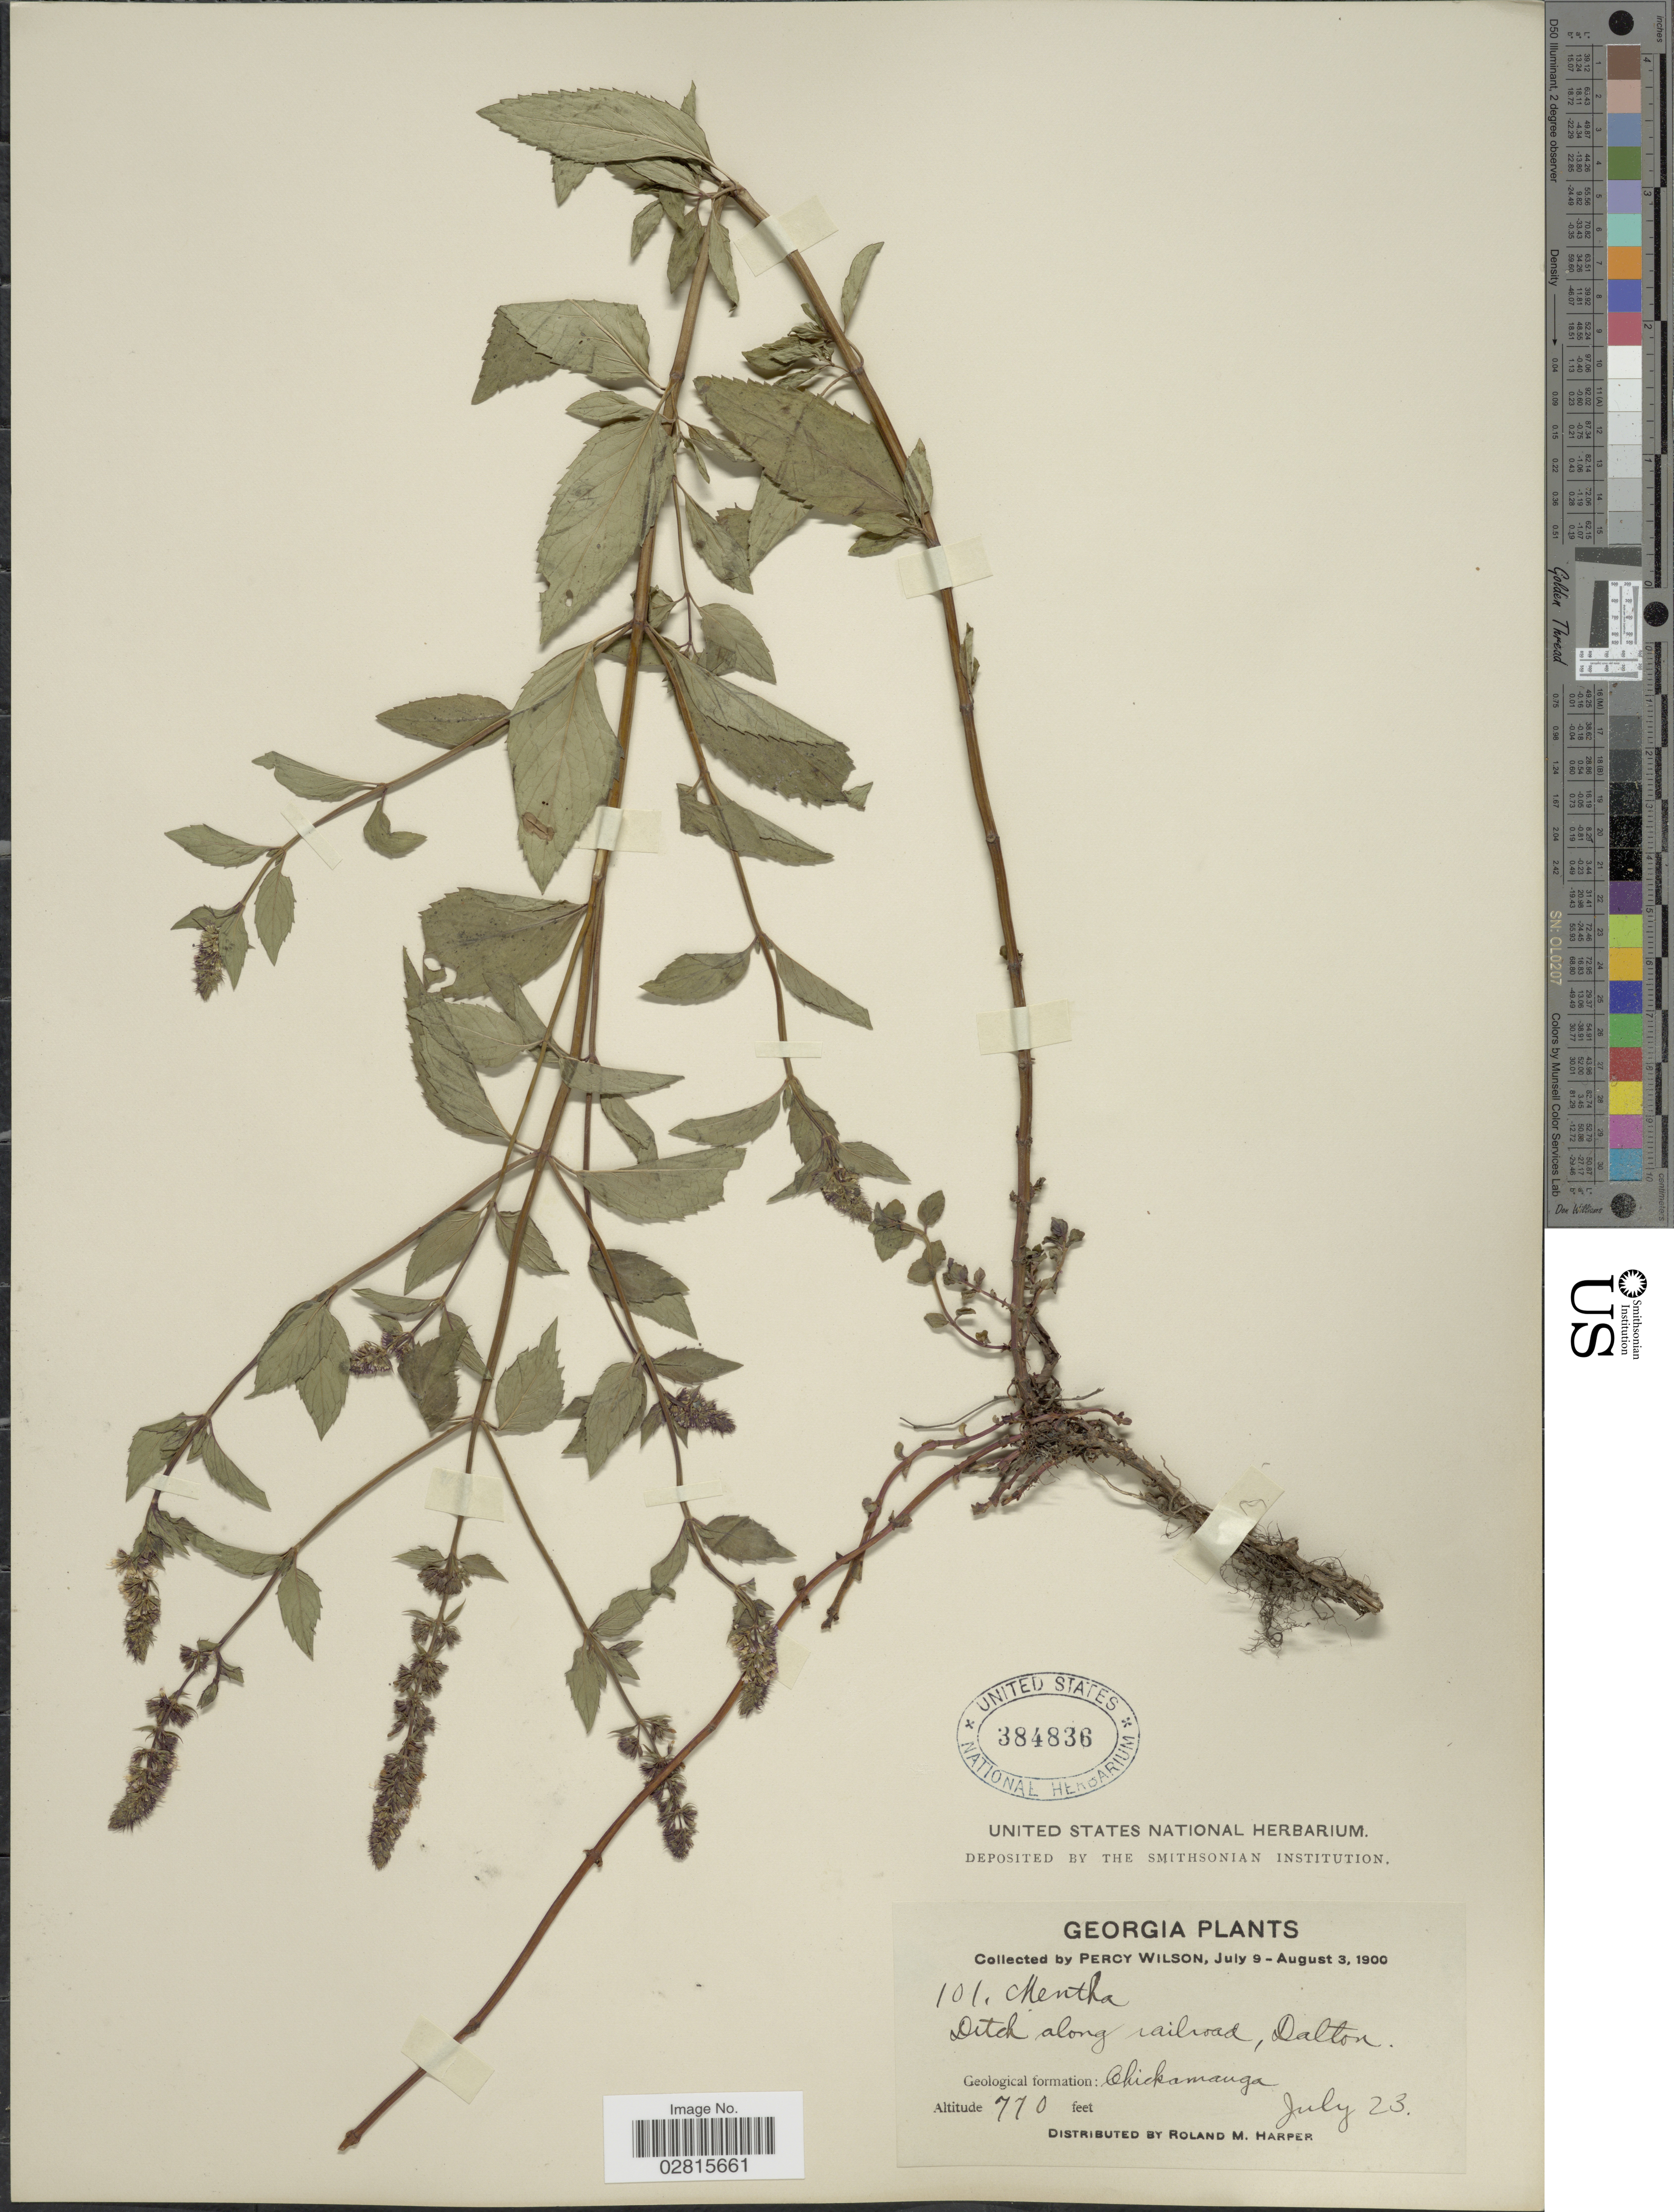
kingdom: Plantae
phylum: Tracheophyta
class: Magnoliopsida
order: Lamiales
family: Lamiaceae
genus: Mentha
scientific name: Mentha x piperita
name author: L.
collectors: P. Wilson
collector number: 101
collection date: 1900-07-23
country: United States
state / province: Georgia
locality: Ditch along railroad, Dalton, Geological formation: Chickamanga.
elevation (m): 235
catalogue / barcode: US 384836